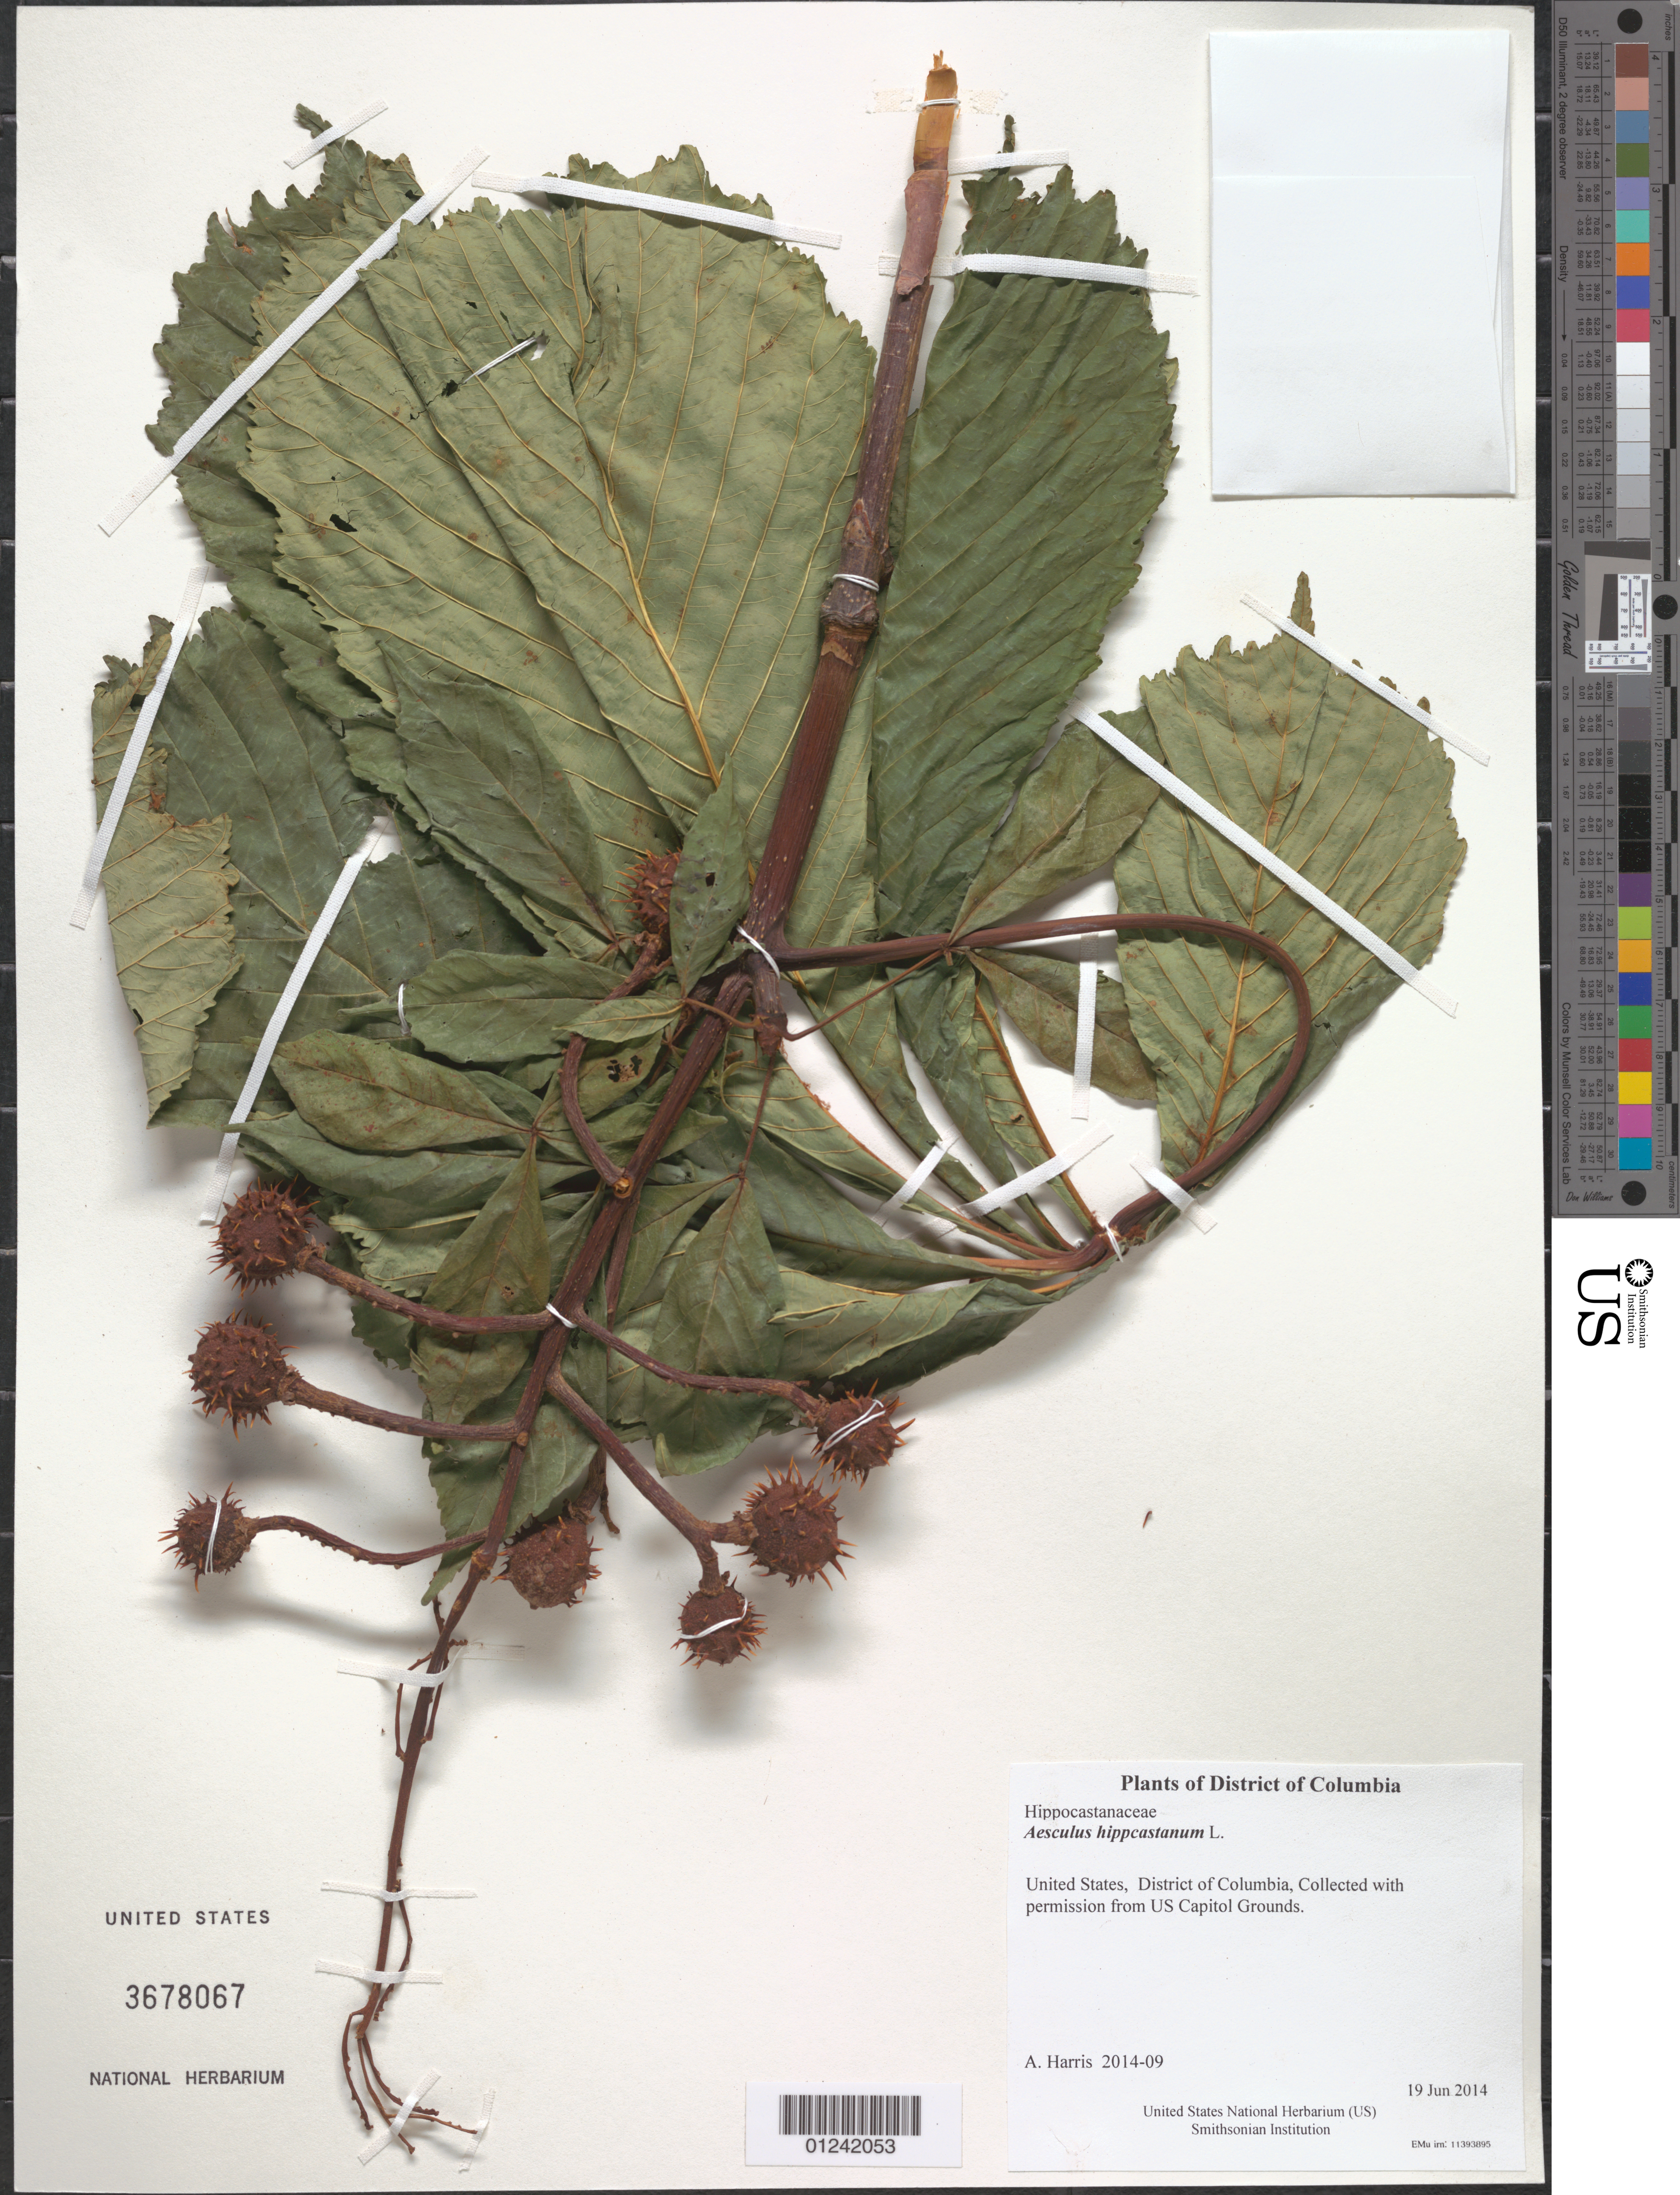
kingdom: Plantae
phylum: Tracheophyta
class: Magnoliopsida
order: Sapindales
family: Sapindaceae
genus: Aesculus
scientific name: Aesculus hippocastanum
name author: L.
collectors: A. J. Harris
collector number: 2014-09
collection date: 2014-06-19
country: United States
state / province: District of Columbia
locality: Collected with permission from US Capitol Grounds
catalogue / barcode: US 3678067